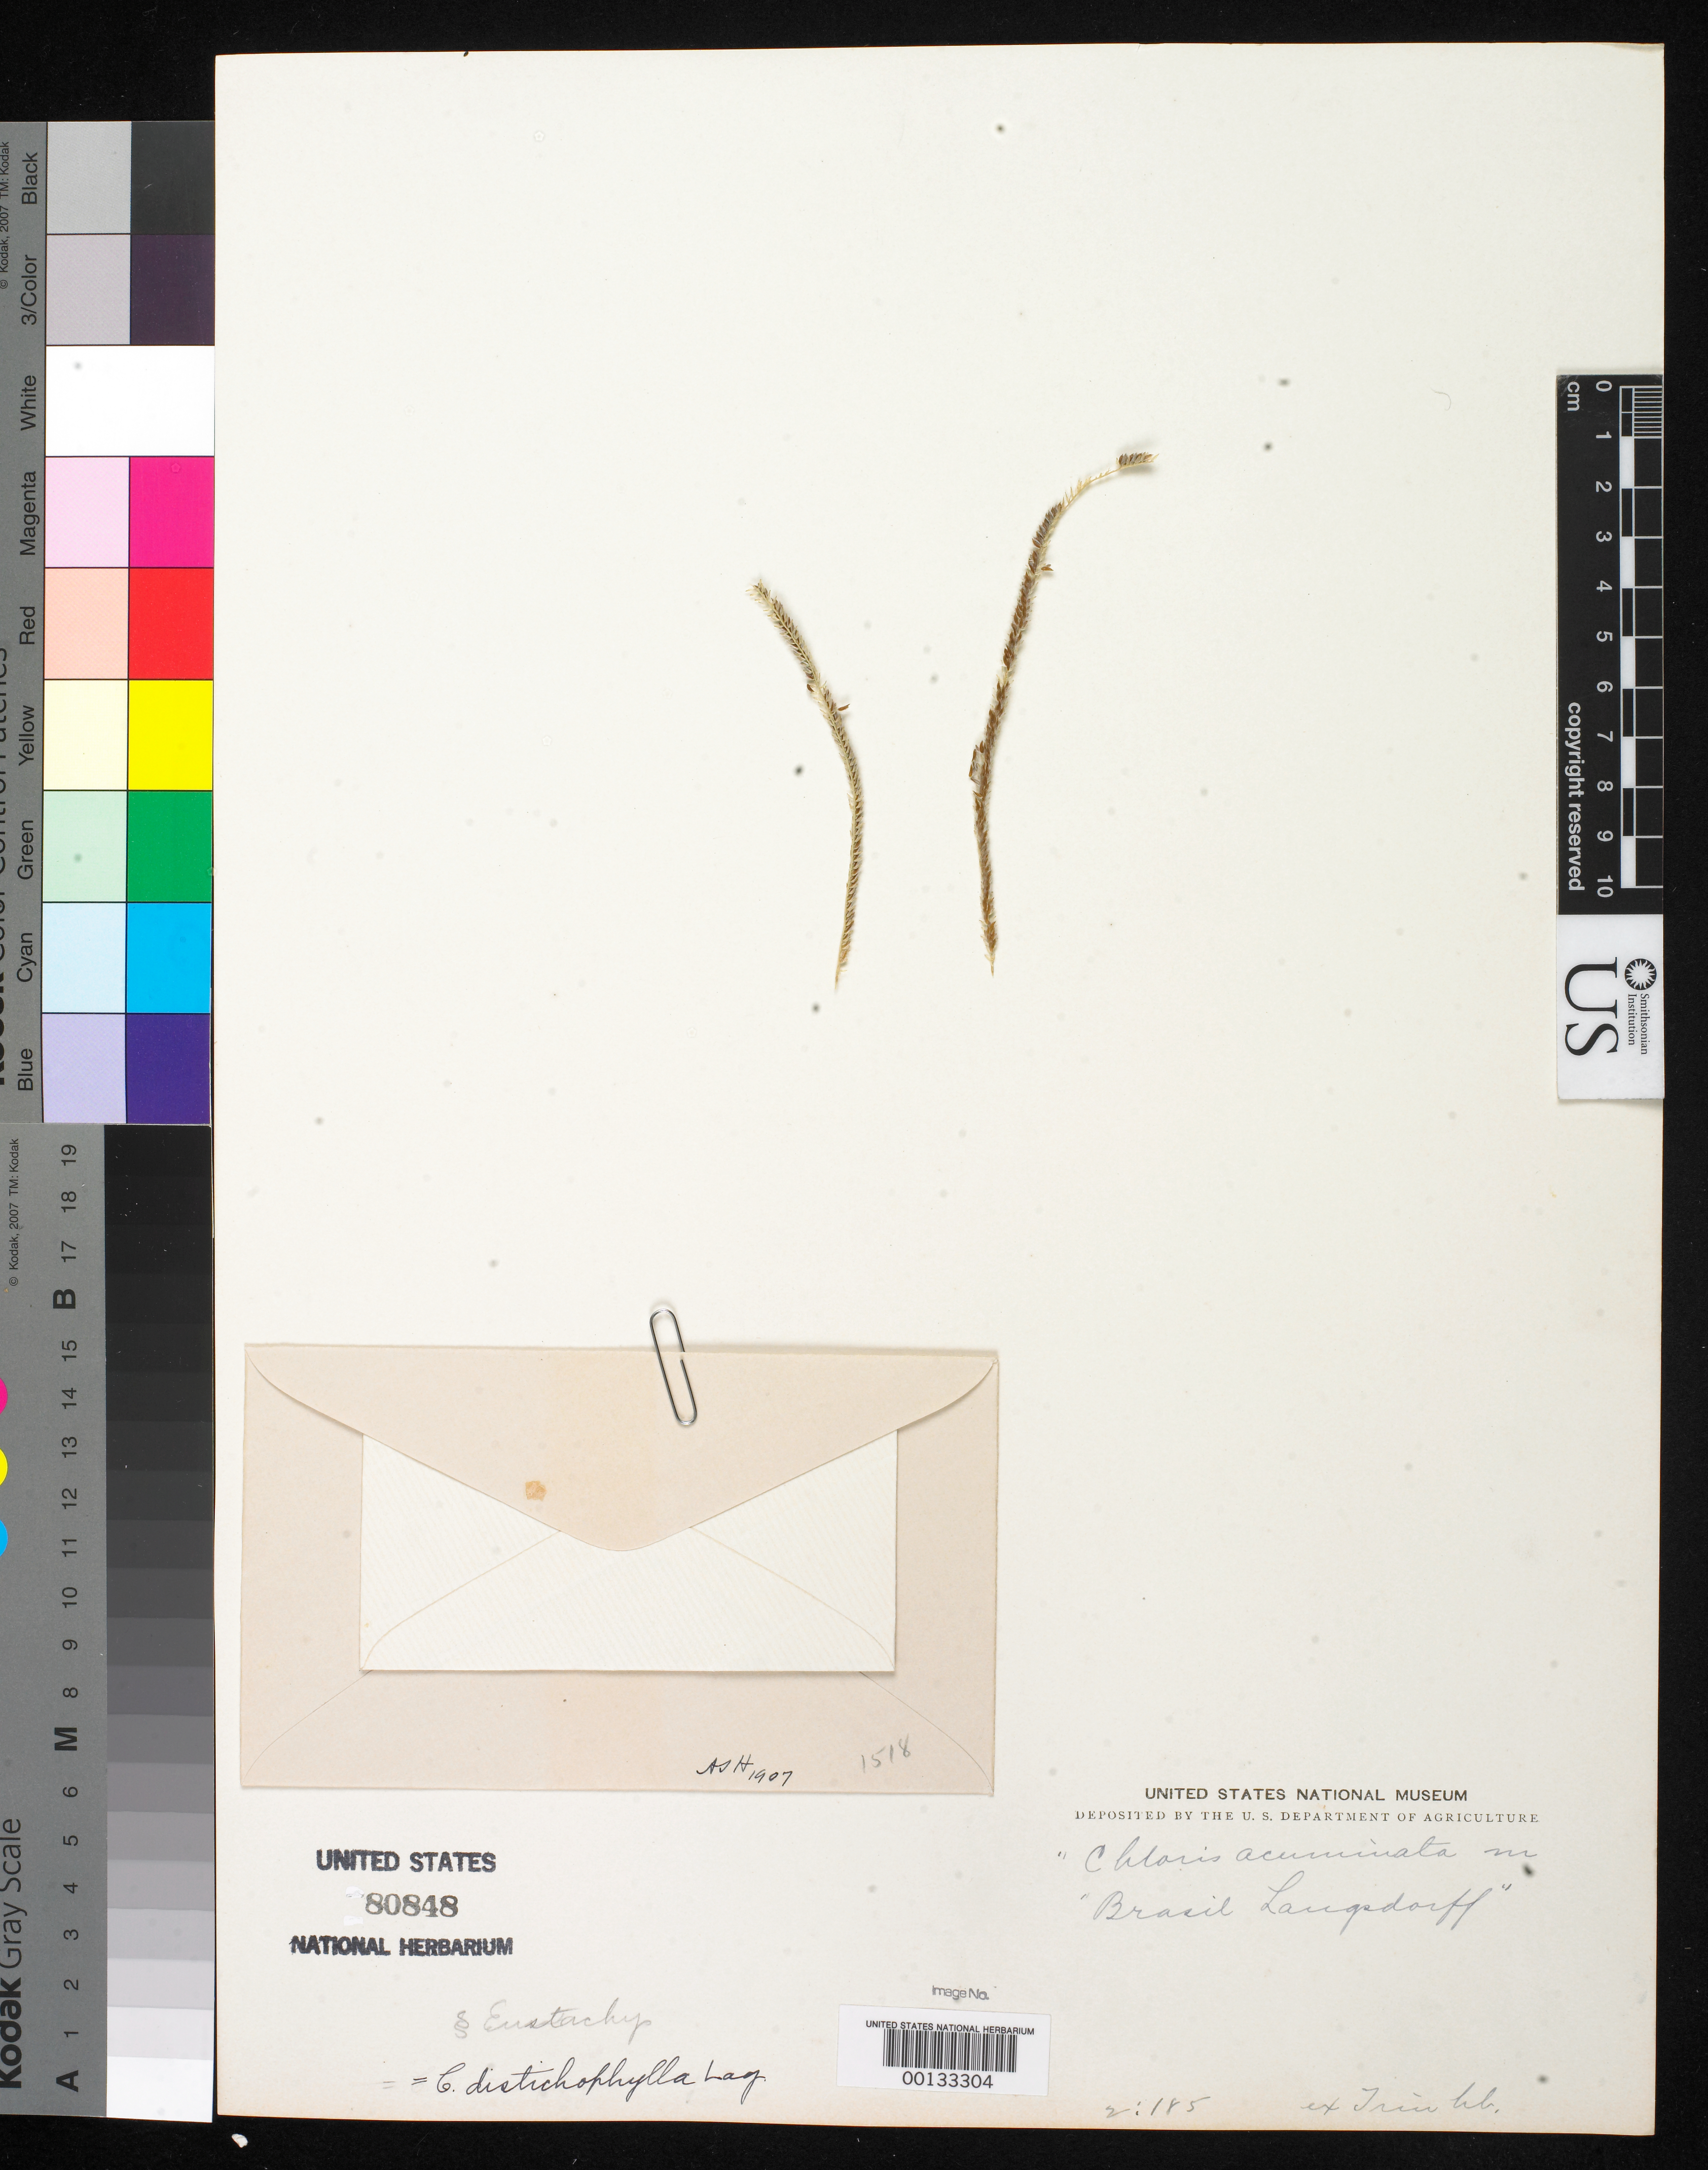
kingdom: Plantae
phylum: Tracheophyta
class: Liliopsida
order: Poales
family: Poaceae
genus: Chloris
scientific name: Chloris acuminata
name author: Trin.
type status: Type Fragment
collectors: G. H. von Langsdorff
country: Brazil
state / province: Minas Gerais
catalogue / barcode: US 80848